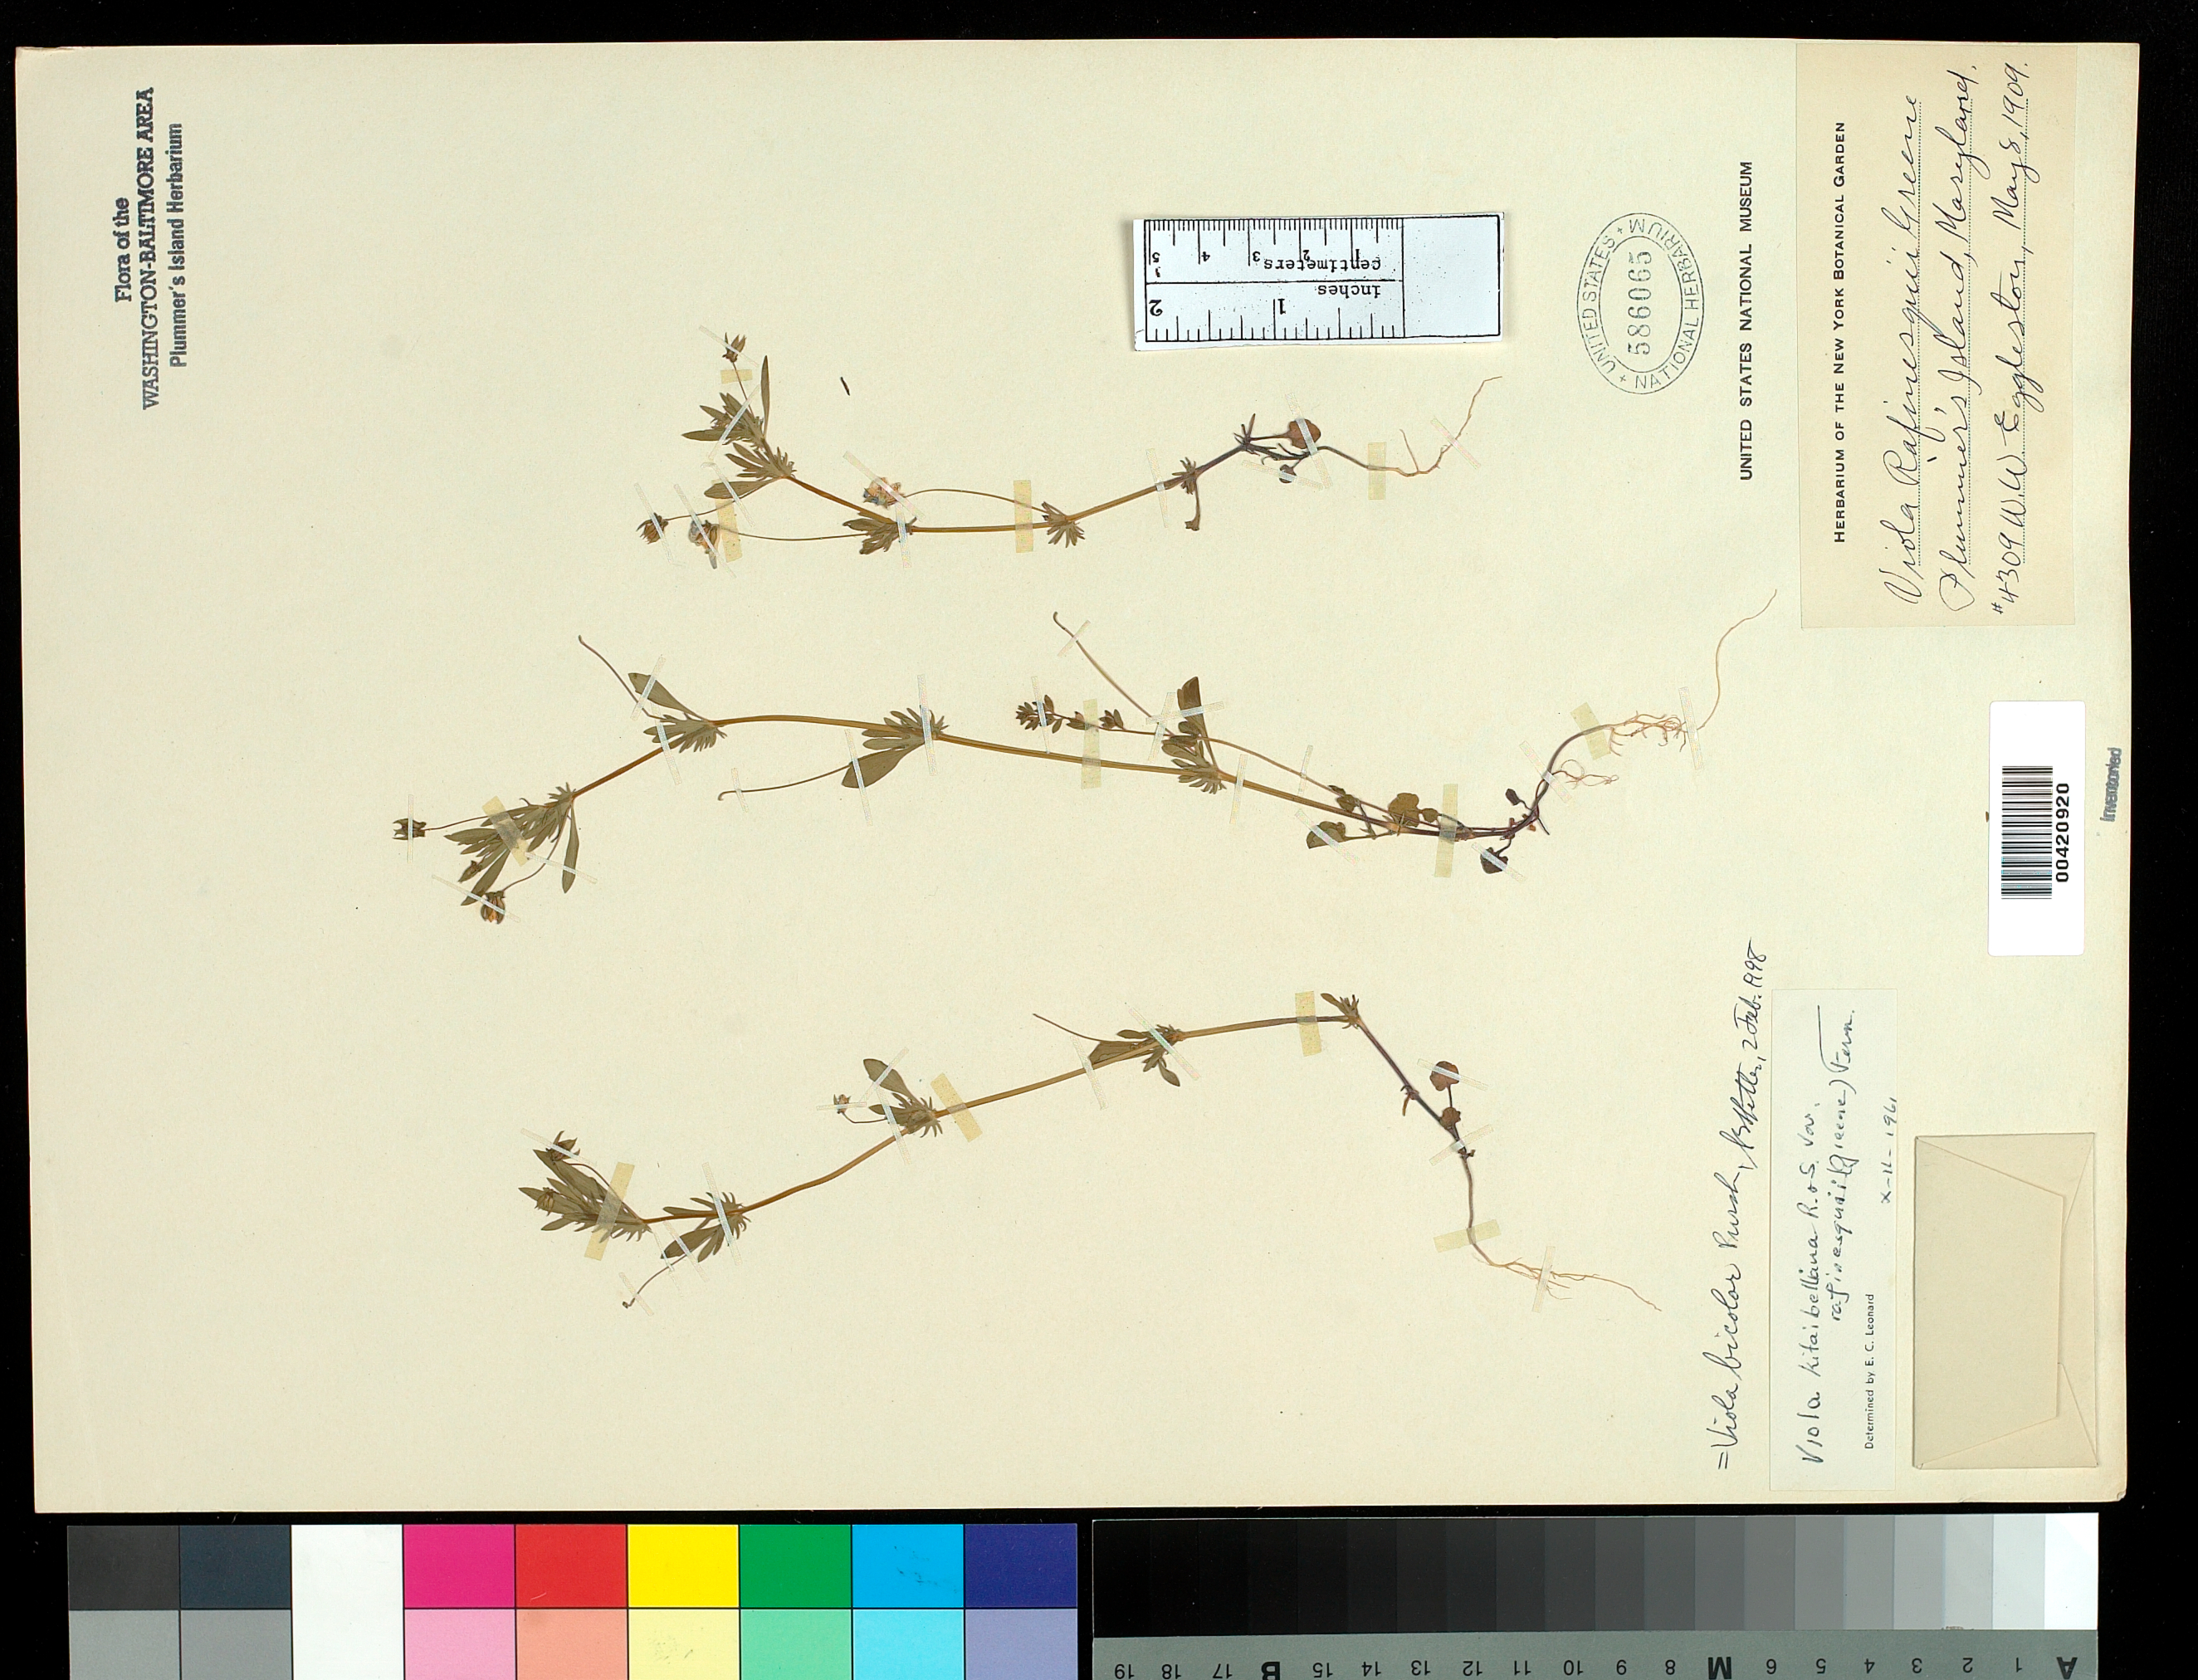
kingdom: Plantae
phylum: Tracheophyta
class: Magnoliopsida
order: Malpighiales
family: Violaceae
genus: Viola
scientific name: Viola bicolor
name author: Pursh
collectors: W. W. Eggleston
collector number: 4309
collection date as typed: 08 May 1909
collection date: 1909-05-08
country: United States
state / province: Maryland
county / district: Montgomery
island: Plummers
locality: Plummer's Island Plummers Island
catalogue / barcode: US 586065